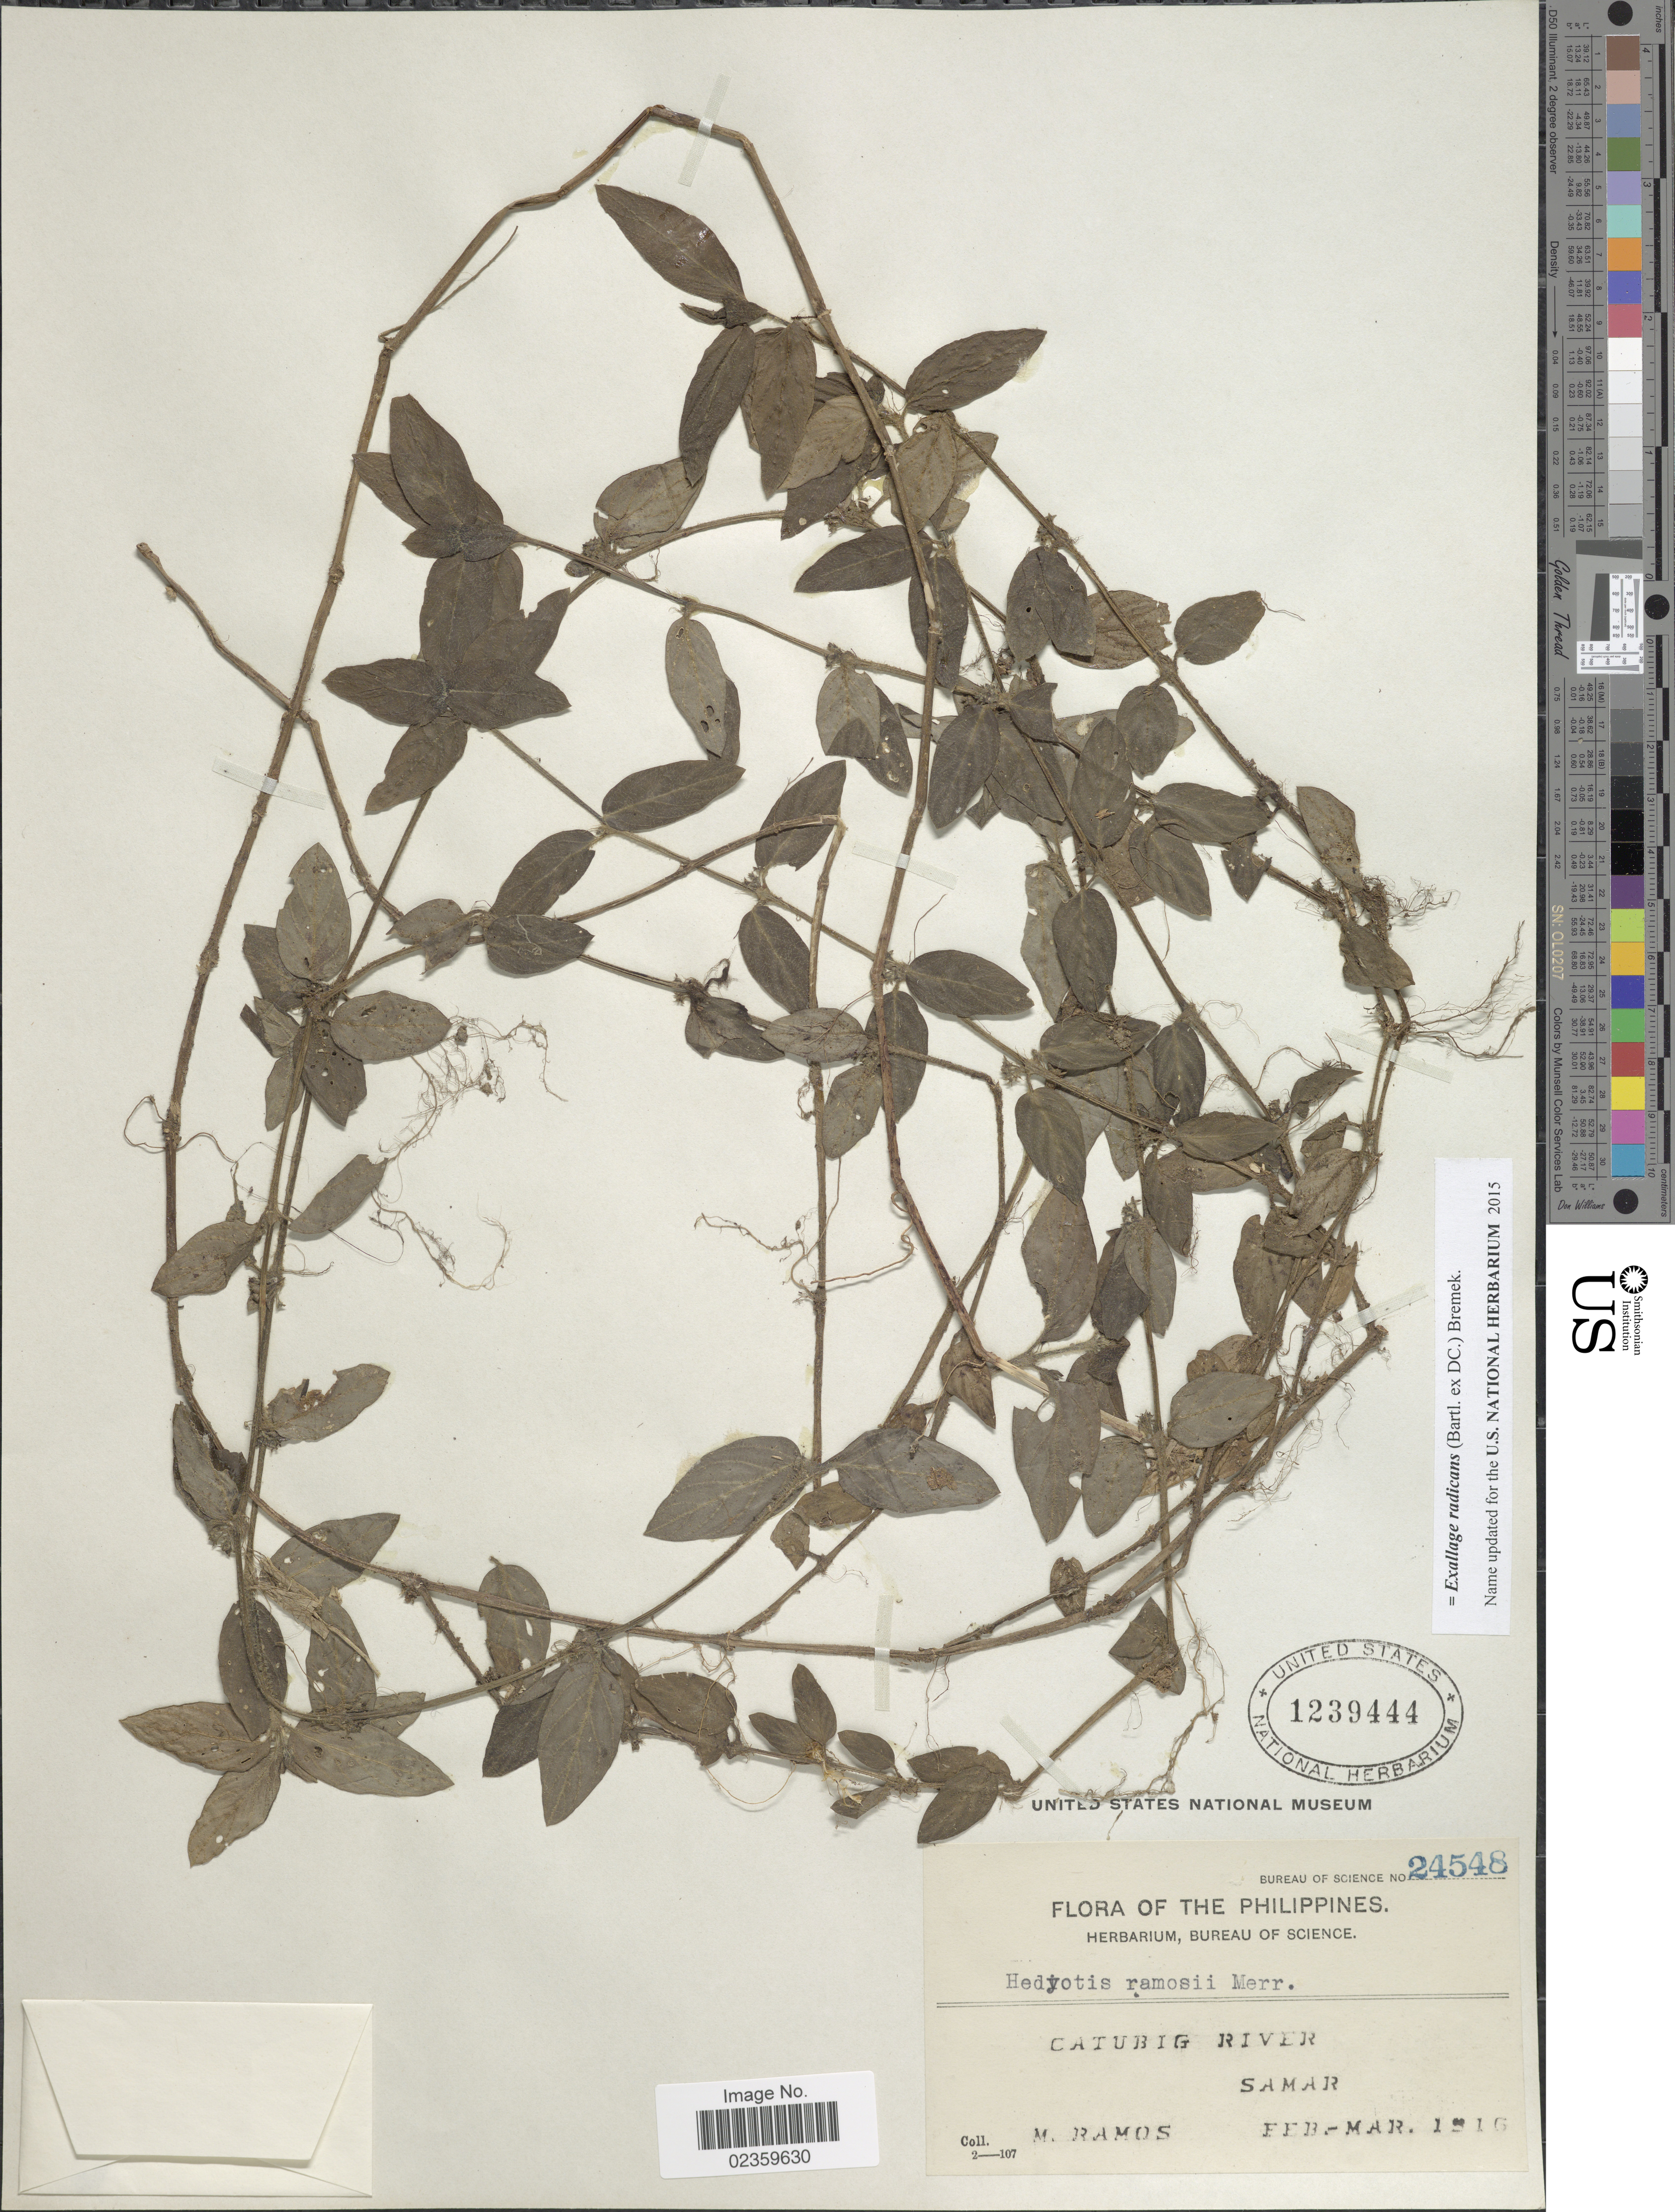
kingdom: Plantae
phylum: Tracheophyta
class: Magnoliopsida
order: Gentianales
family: Rubiaceae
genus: Exallage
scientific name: Exallage radicans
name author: (Bartl. ex DC.) Bremek.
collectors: M. Ramos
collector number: Bureau of Science 24548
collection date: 1916-02/1916-03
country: Philippines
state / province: Eastern Visayas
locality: Catubig River. Samar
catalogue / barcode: US 1239444